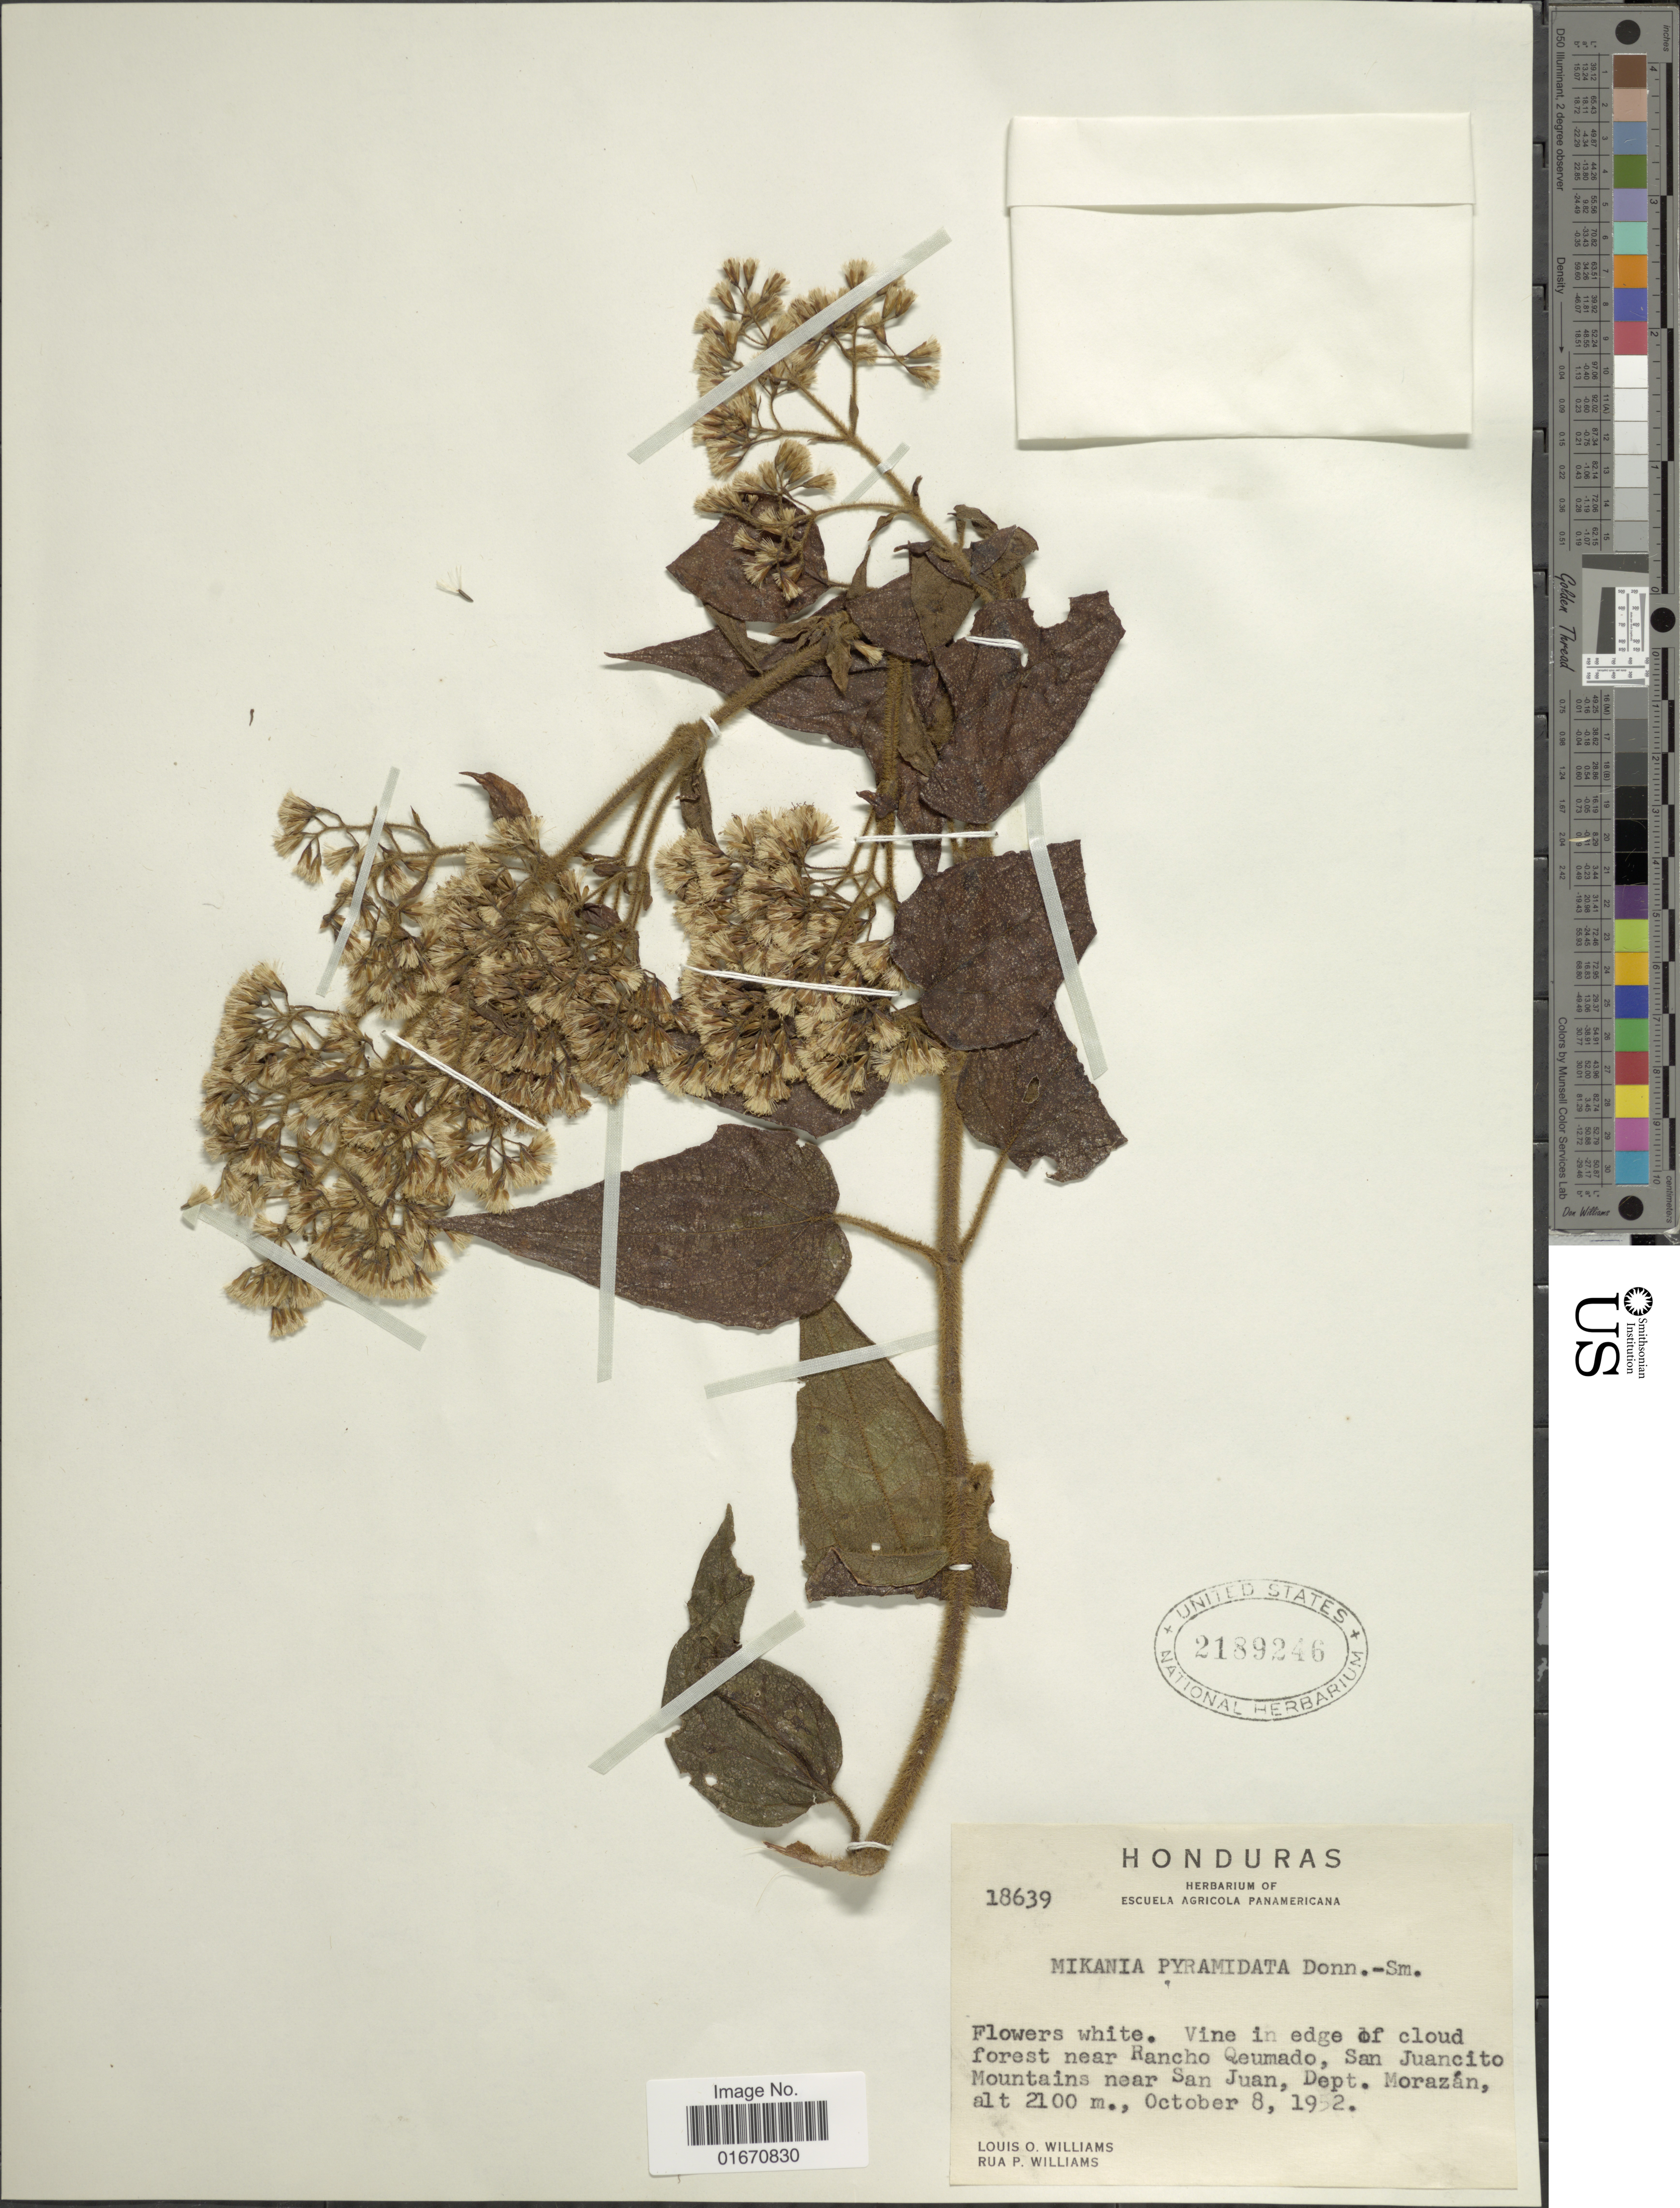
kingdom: Plantae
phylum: Tracheophyta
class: Magnoliopsida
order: Asterales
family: Asteraceae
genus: Mikania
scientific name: Mikania pyramidata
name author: Donn. Sm.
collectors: L. O. Williams & R. P. Williams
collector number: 18639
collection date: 1952-10-08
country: Honduras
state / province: Fco. Morazán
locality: Near Rancho Quemado, San Juancito Mountains near San Juan, Dept. Morazan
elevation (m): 2100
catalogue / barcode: US 2189246